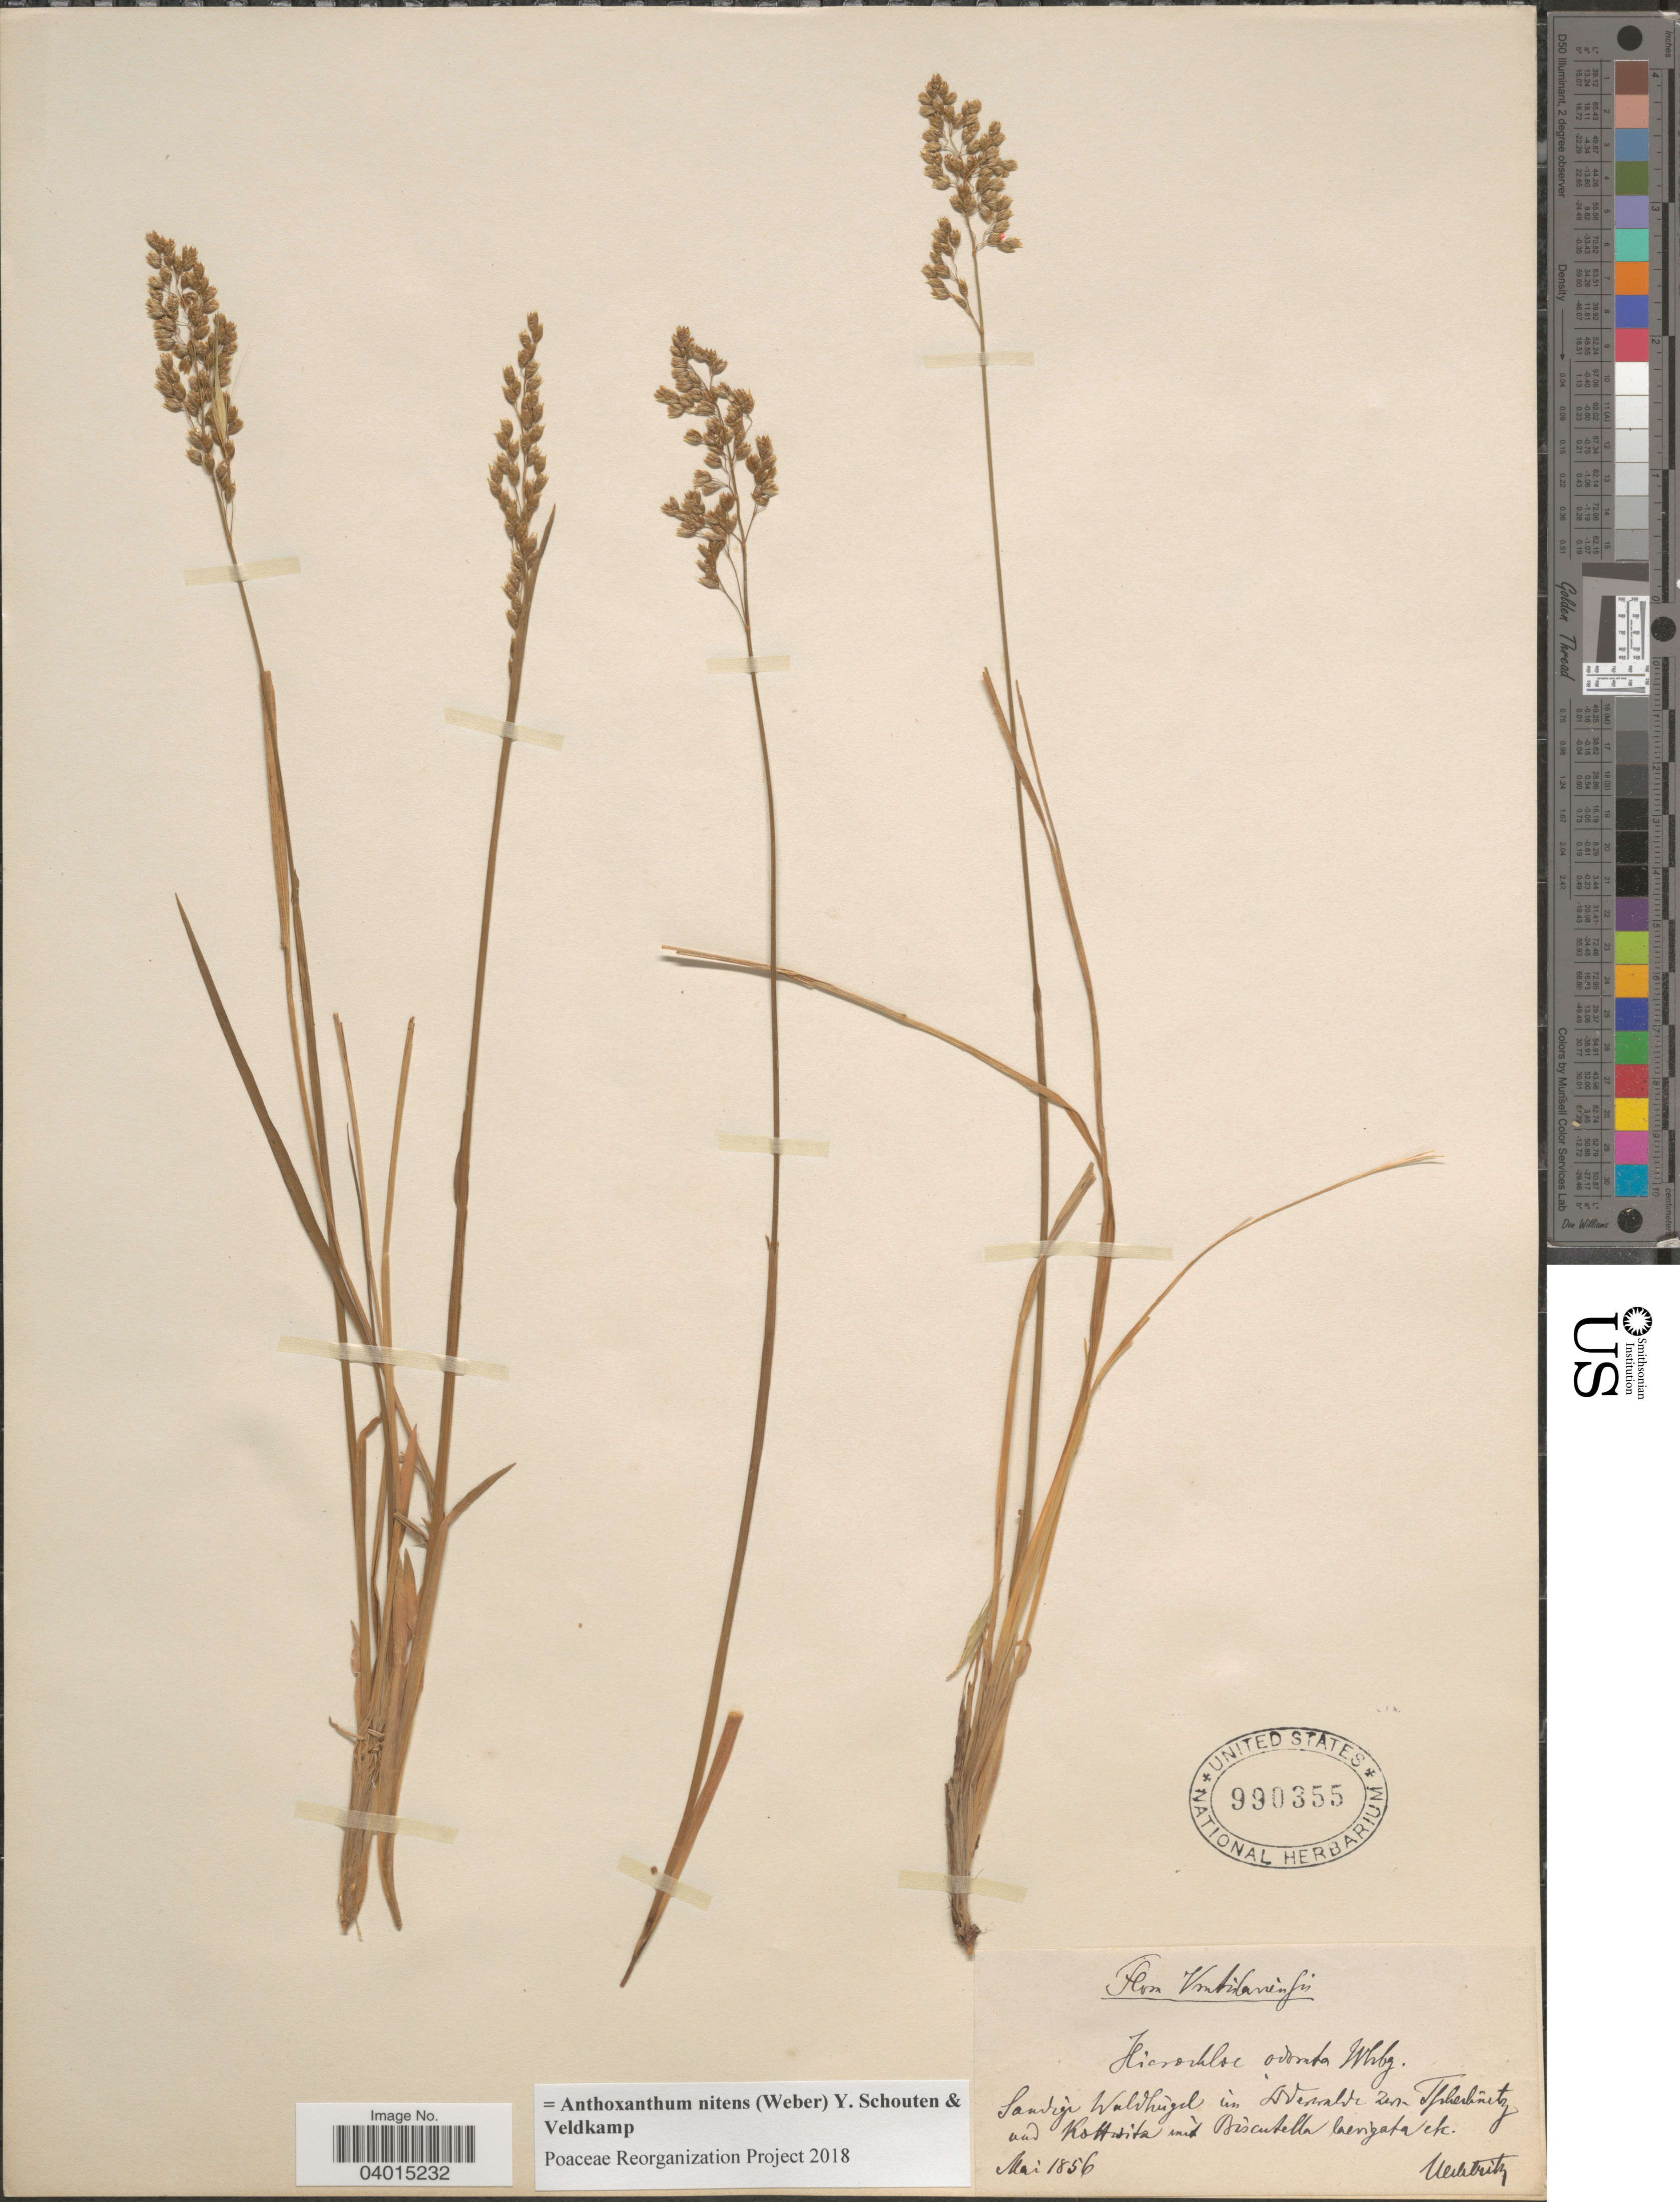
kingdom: Plantae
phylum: Tracheophyta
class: Liliopsida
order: Poales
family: Poaceae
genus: Anthoxanthum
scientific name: Anthoxanthum nitens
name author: (G.H. Weber) R.T.A. Schouten & Veldkamp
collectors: Uechtritz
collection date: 1856-05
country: Germany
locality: Vontislaninfis[interpreted]. Sandige Waldhugel im [illegible text]Vernald[interpreted] zem Tssherbñetz und Kottsita[interpreted].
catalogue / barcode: US 990355